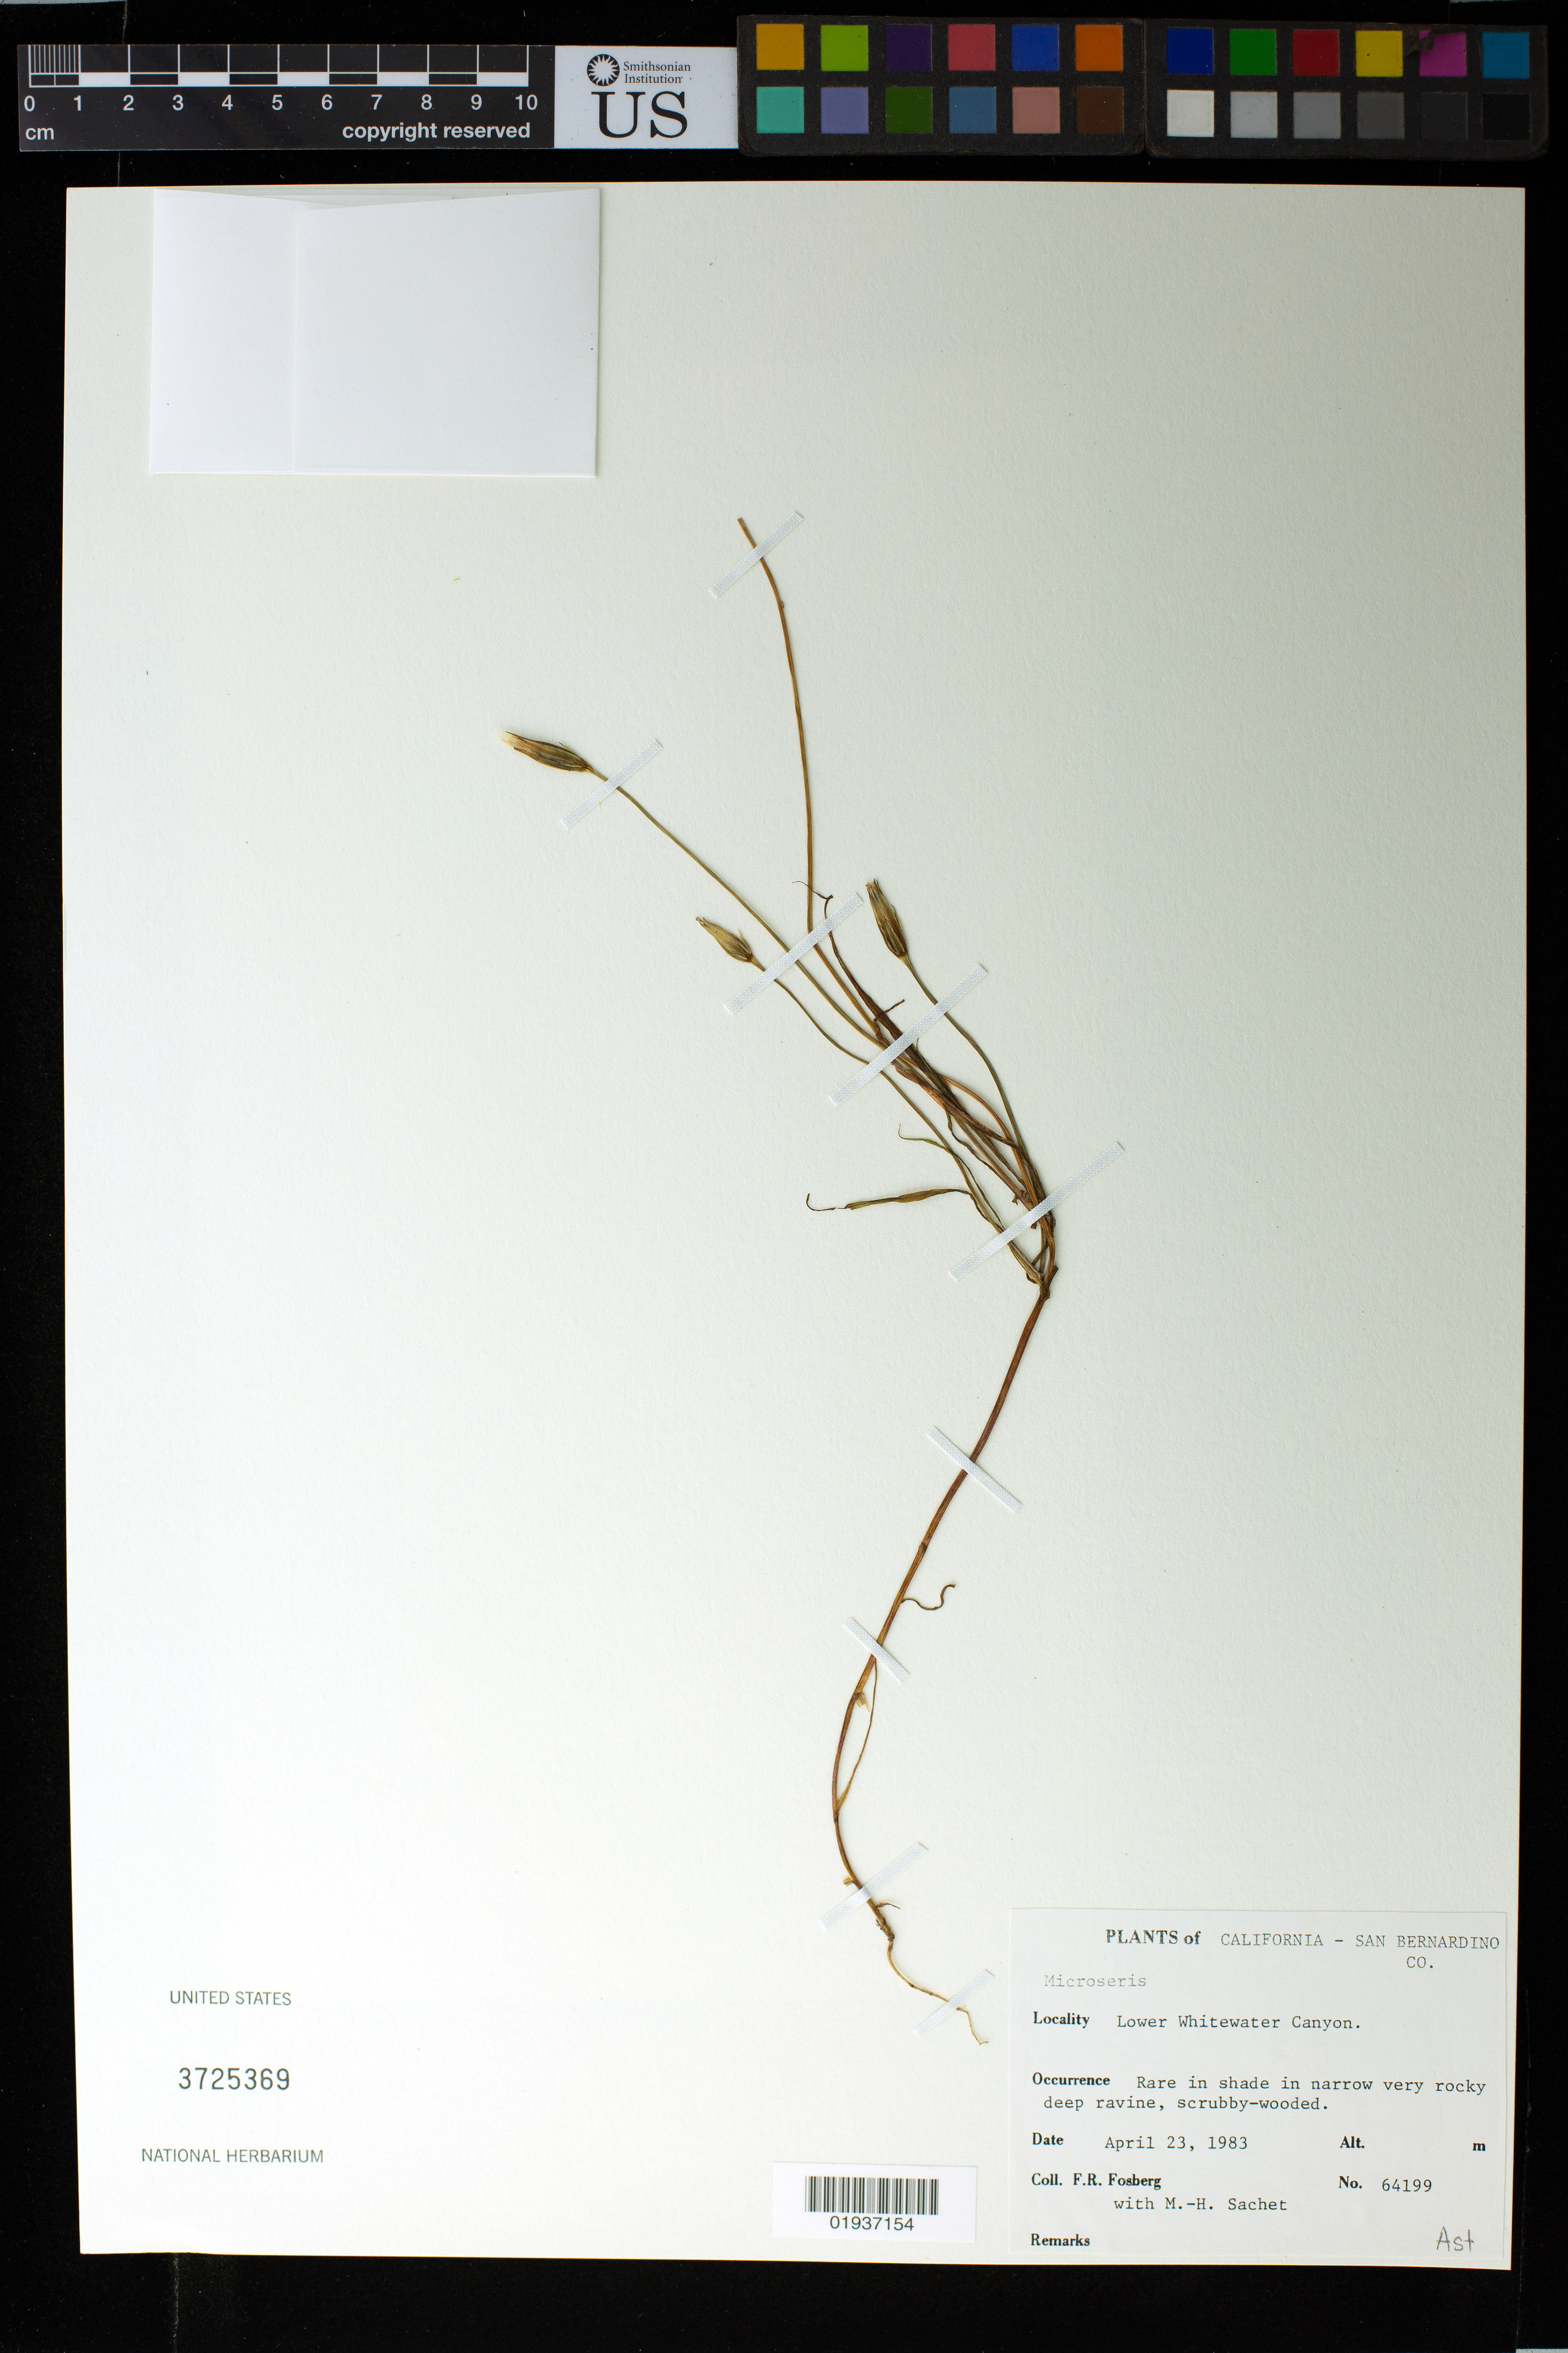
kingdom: Plantae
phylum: Tracheophyta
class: Magnoliopsida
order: Asterales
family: Asteraceae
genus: Microseris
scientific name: Microseris sp.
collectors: F. R. Fosberg & M.-H. Sachet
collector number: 64199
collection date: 1983-04-23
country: United States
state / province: California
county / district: San Bernardino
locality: Lower Whitewater Canyon.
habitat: Narrow very rocky deep ravine, scrubby- wooded, in shade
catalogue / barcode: US 3725369